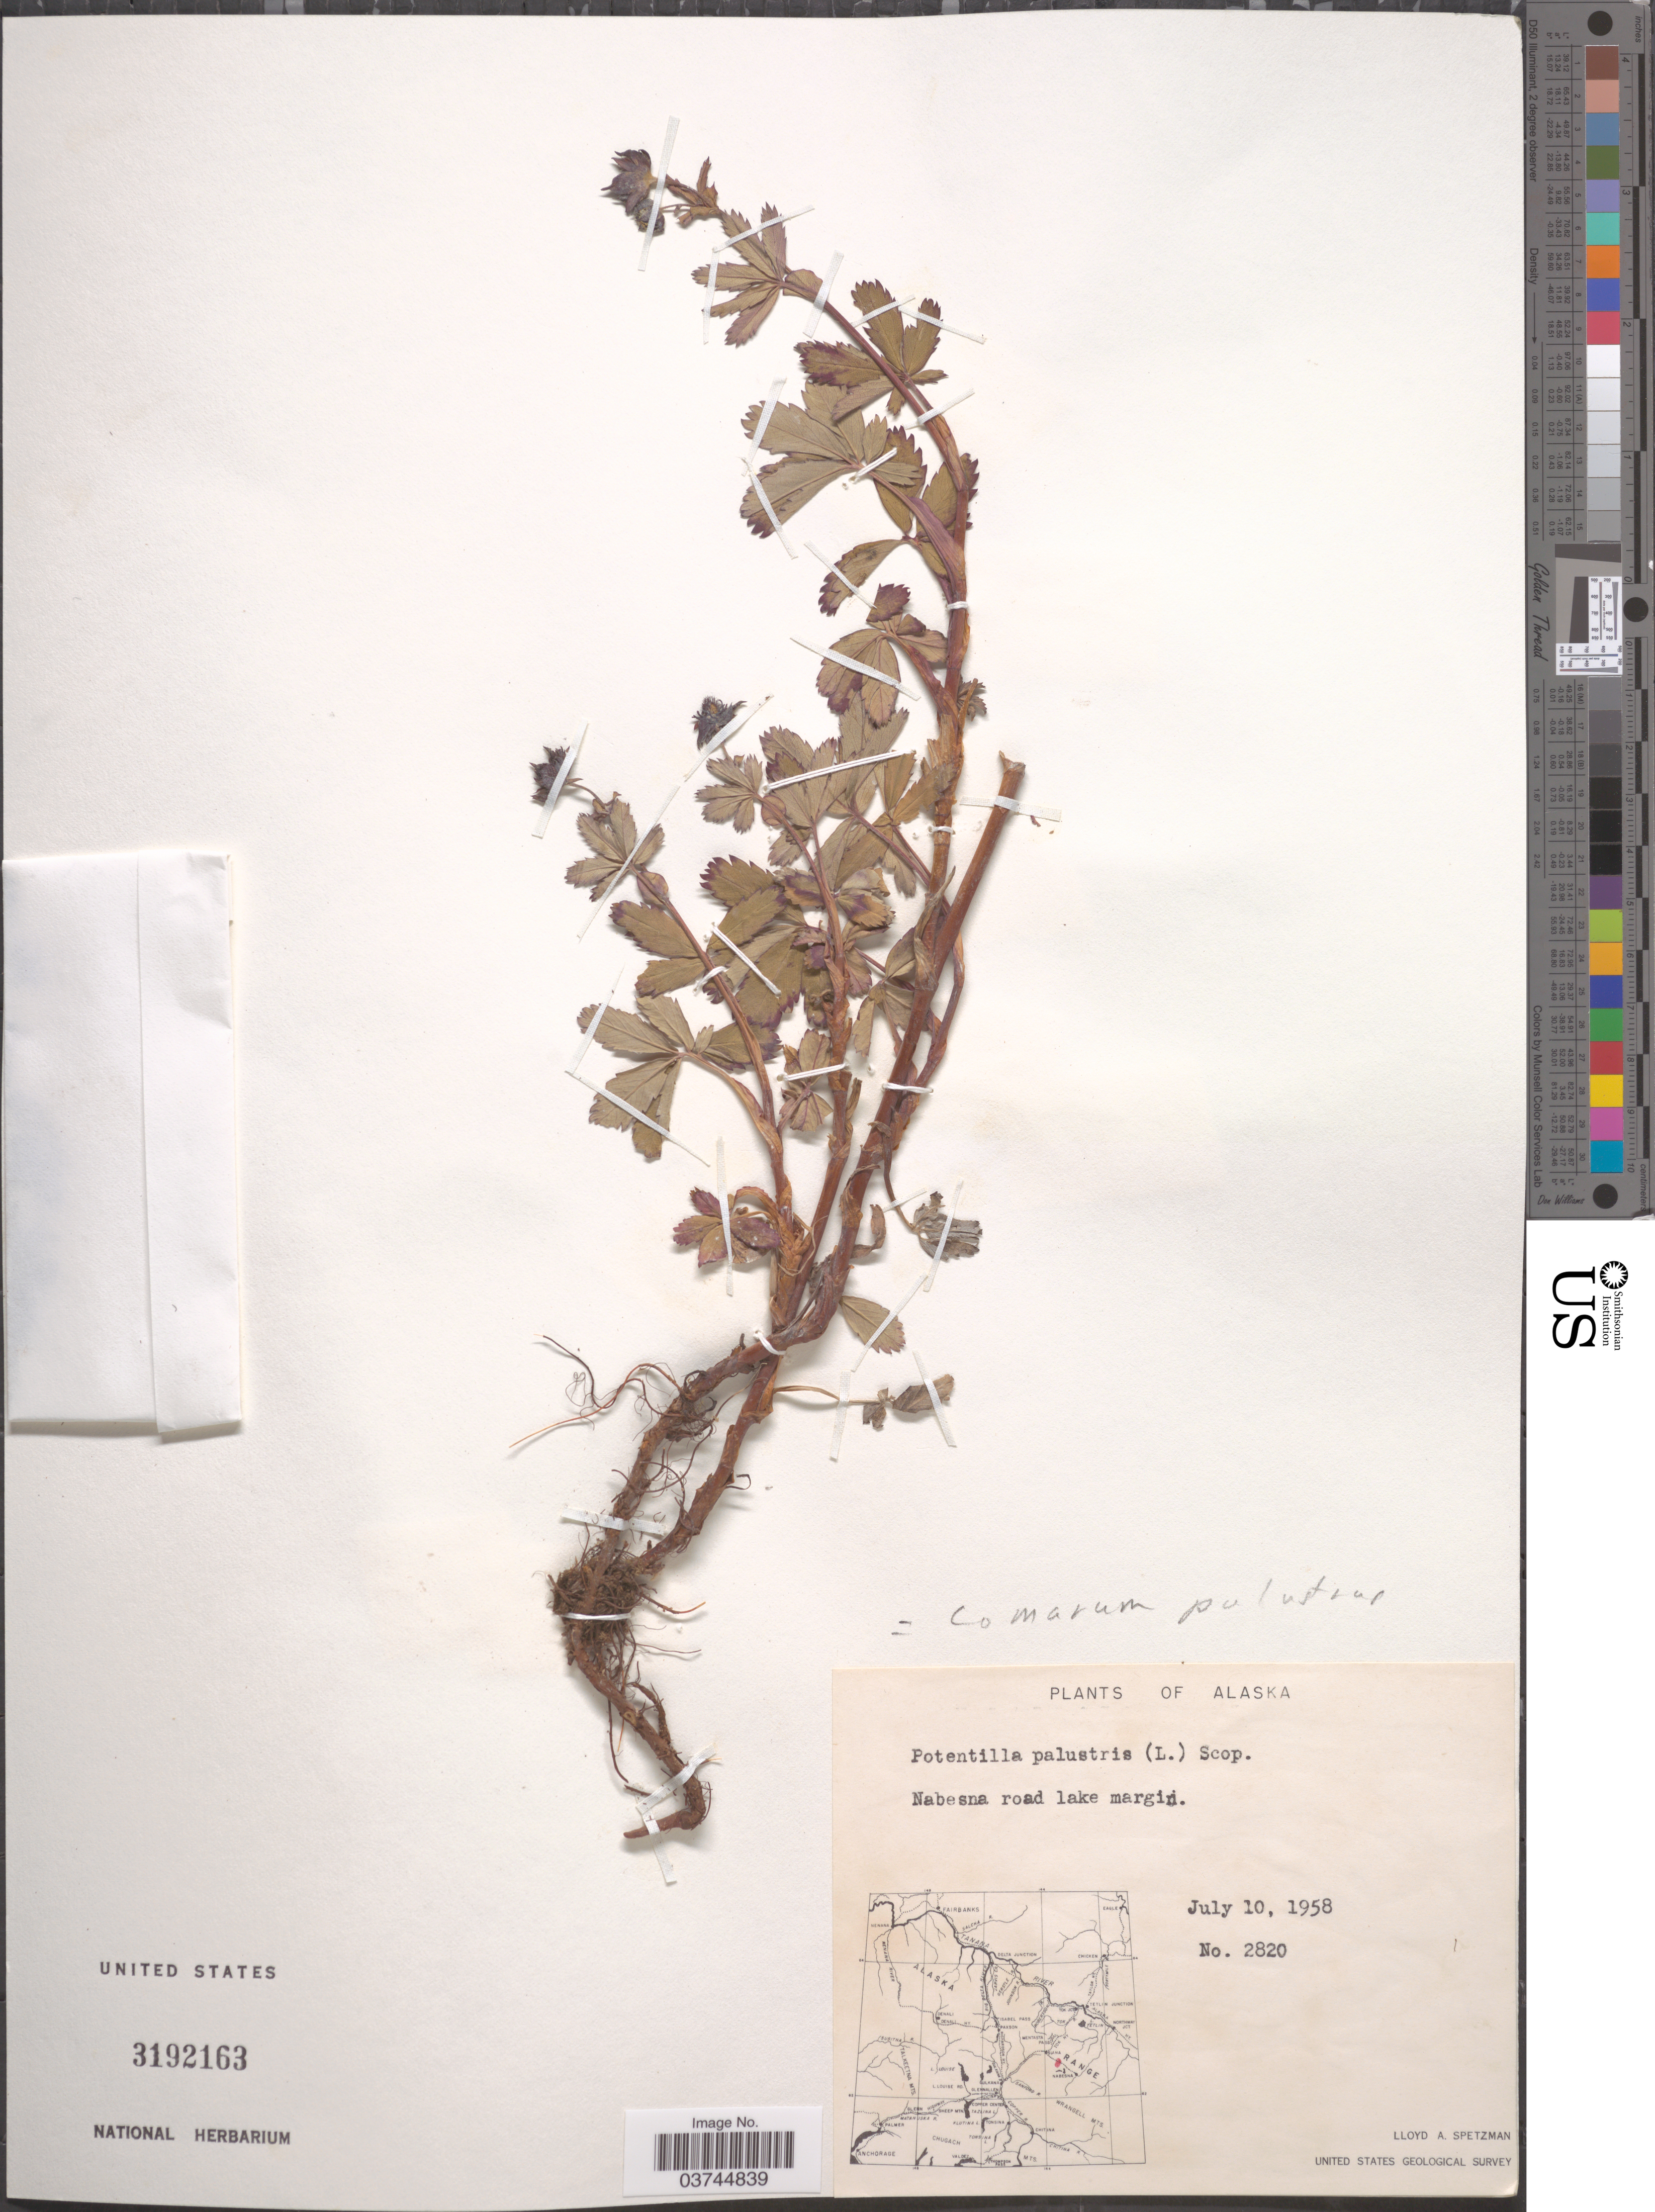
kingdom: Plantae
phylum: Tracheophyta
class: Magnoliopsida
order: Rosales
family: Rosaceae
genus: Comarum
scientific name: Comarum palustre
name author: L.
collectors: L. Spetzman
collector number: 2820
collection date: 1958-07-10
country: United States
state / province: Alaska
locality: Nabesna road lake margin.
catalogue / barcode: US 3192163